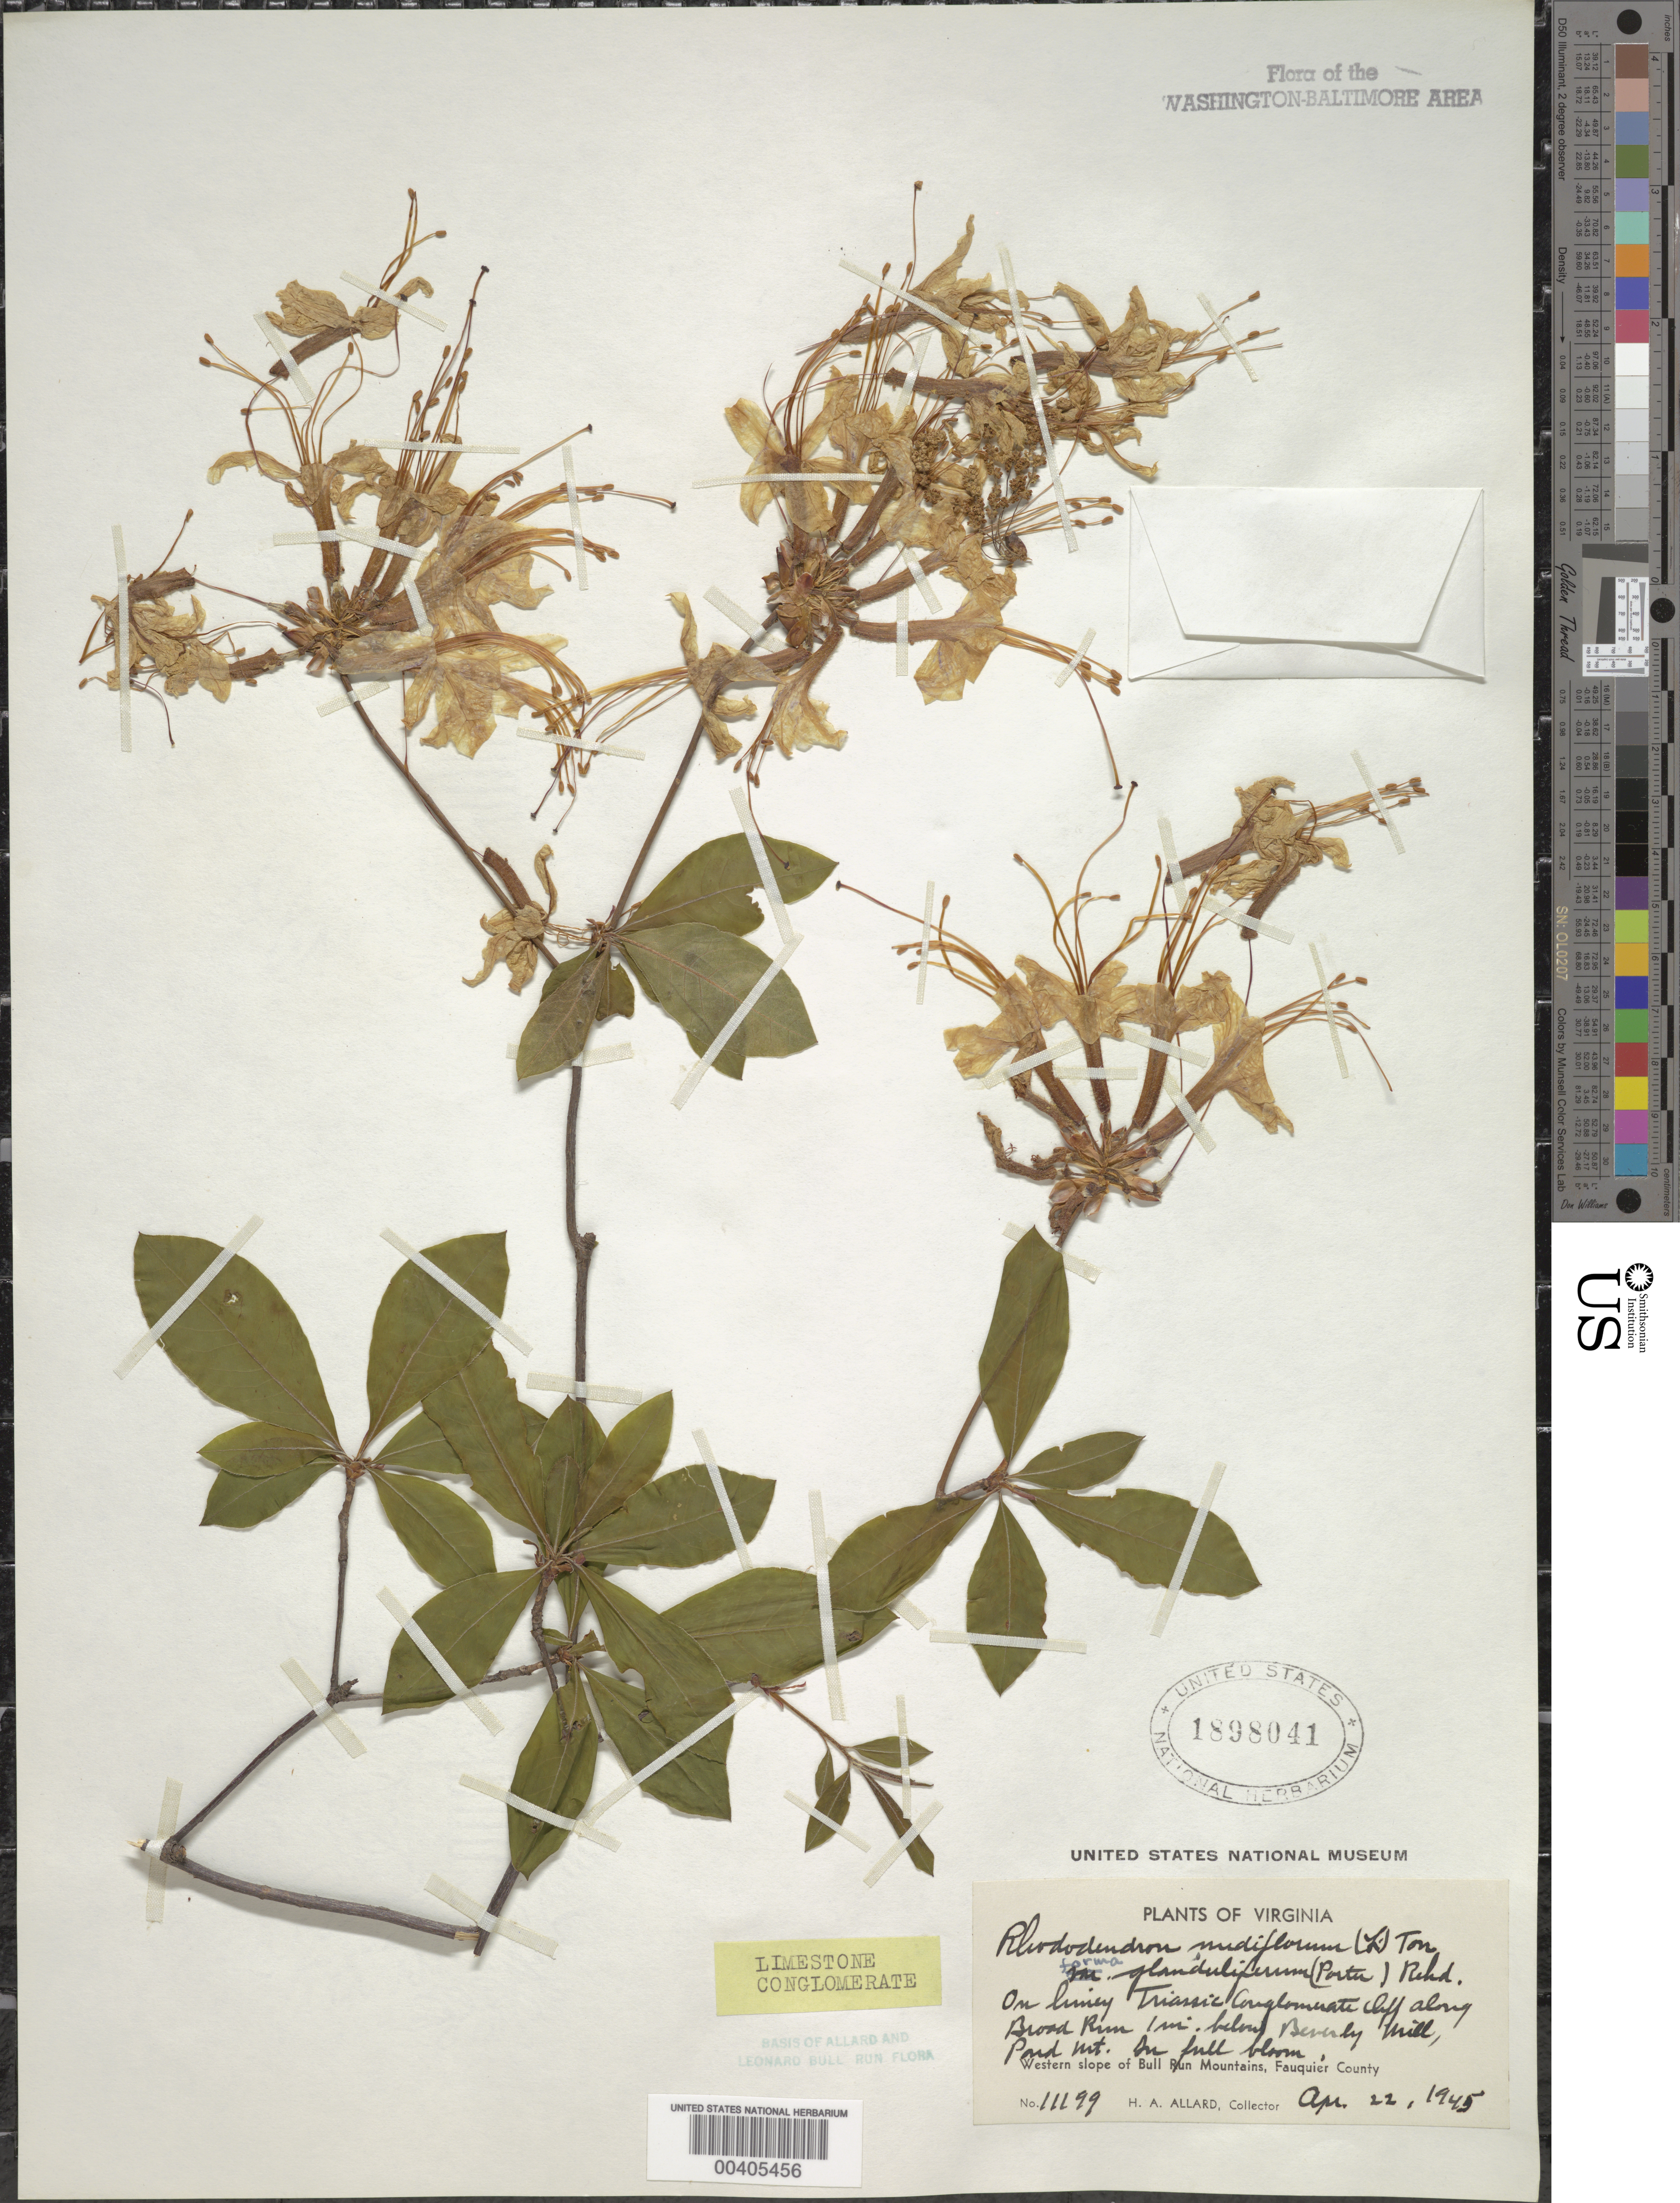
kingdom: Plantae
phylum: Tracheophyta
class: Magnoliopsida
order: Ericales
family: Ericaceae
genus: Rhododendron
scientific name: Rhododendron periclymenoides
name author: (Michx.) Shinners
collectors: H. A. Allard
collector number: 11199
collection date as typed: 22 Apr 1945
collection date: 1945-04-22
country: United States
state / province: Virginia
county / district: Fauquier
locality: Broad Run below Beverley Mill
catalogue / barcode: US 1898041